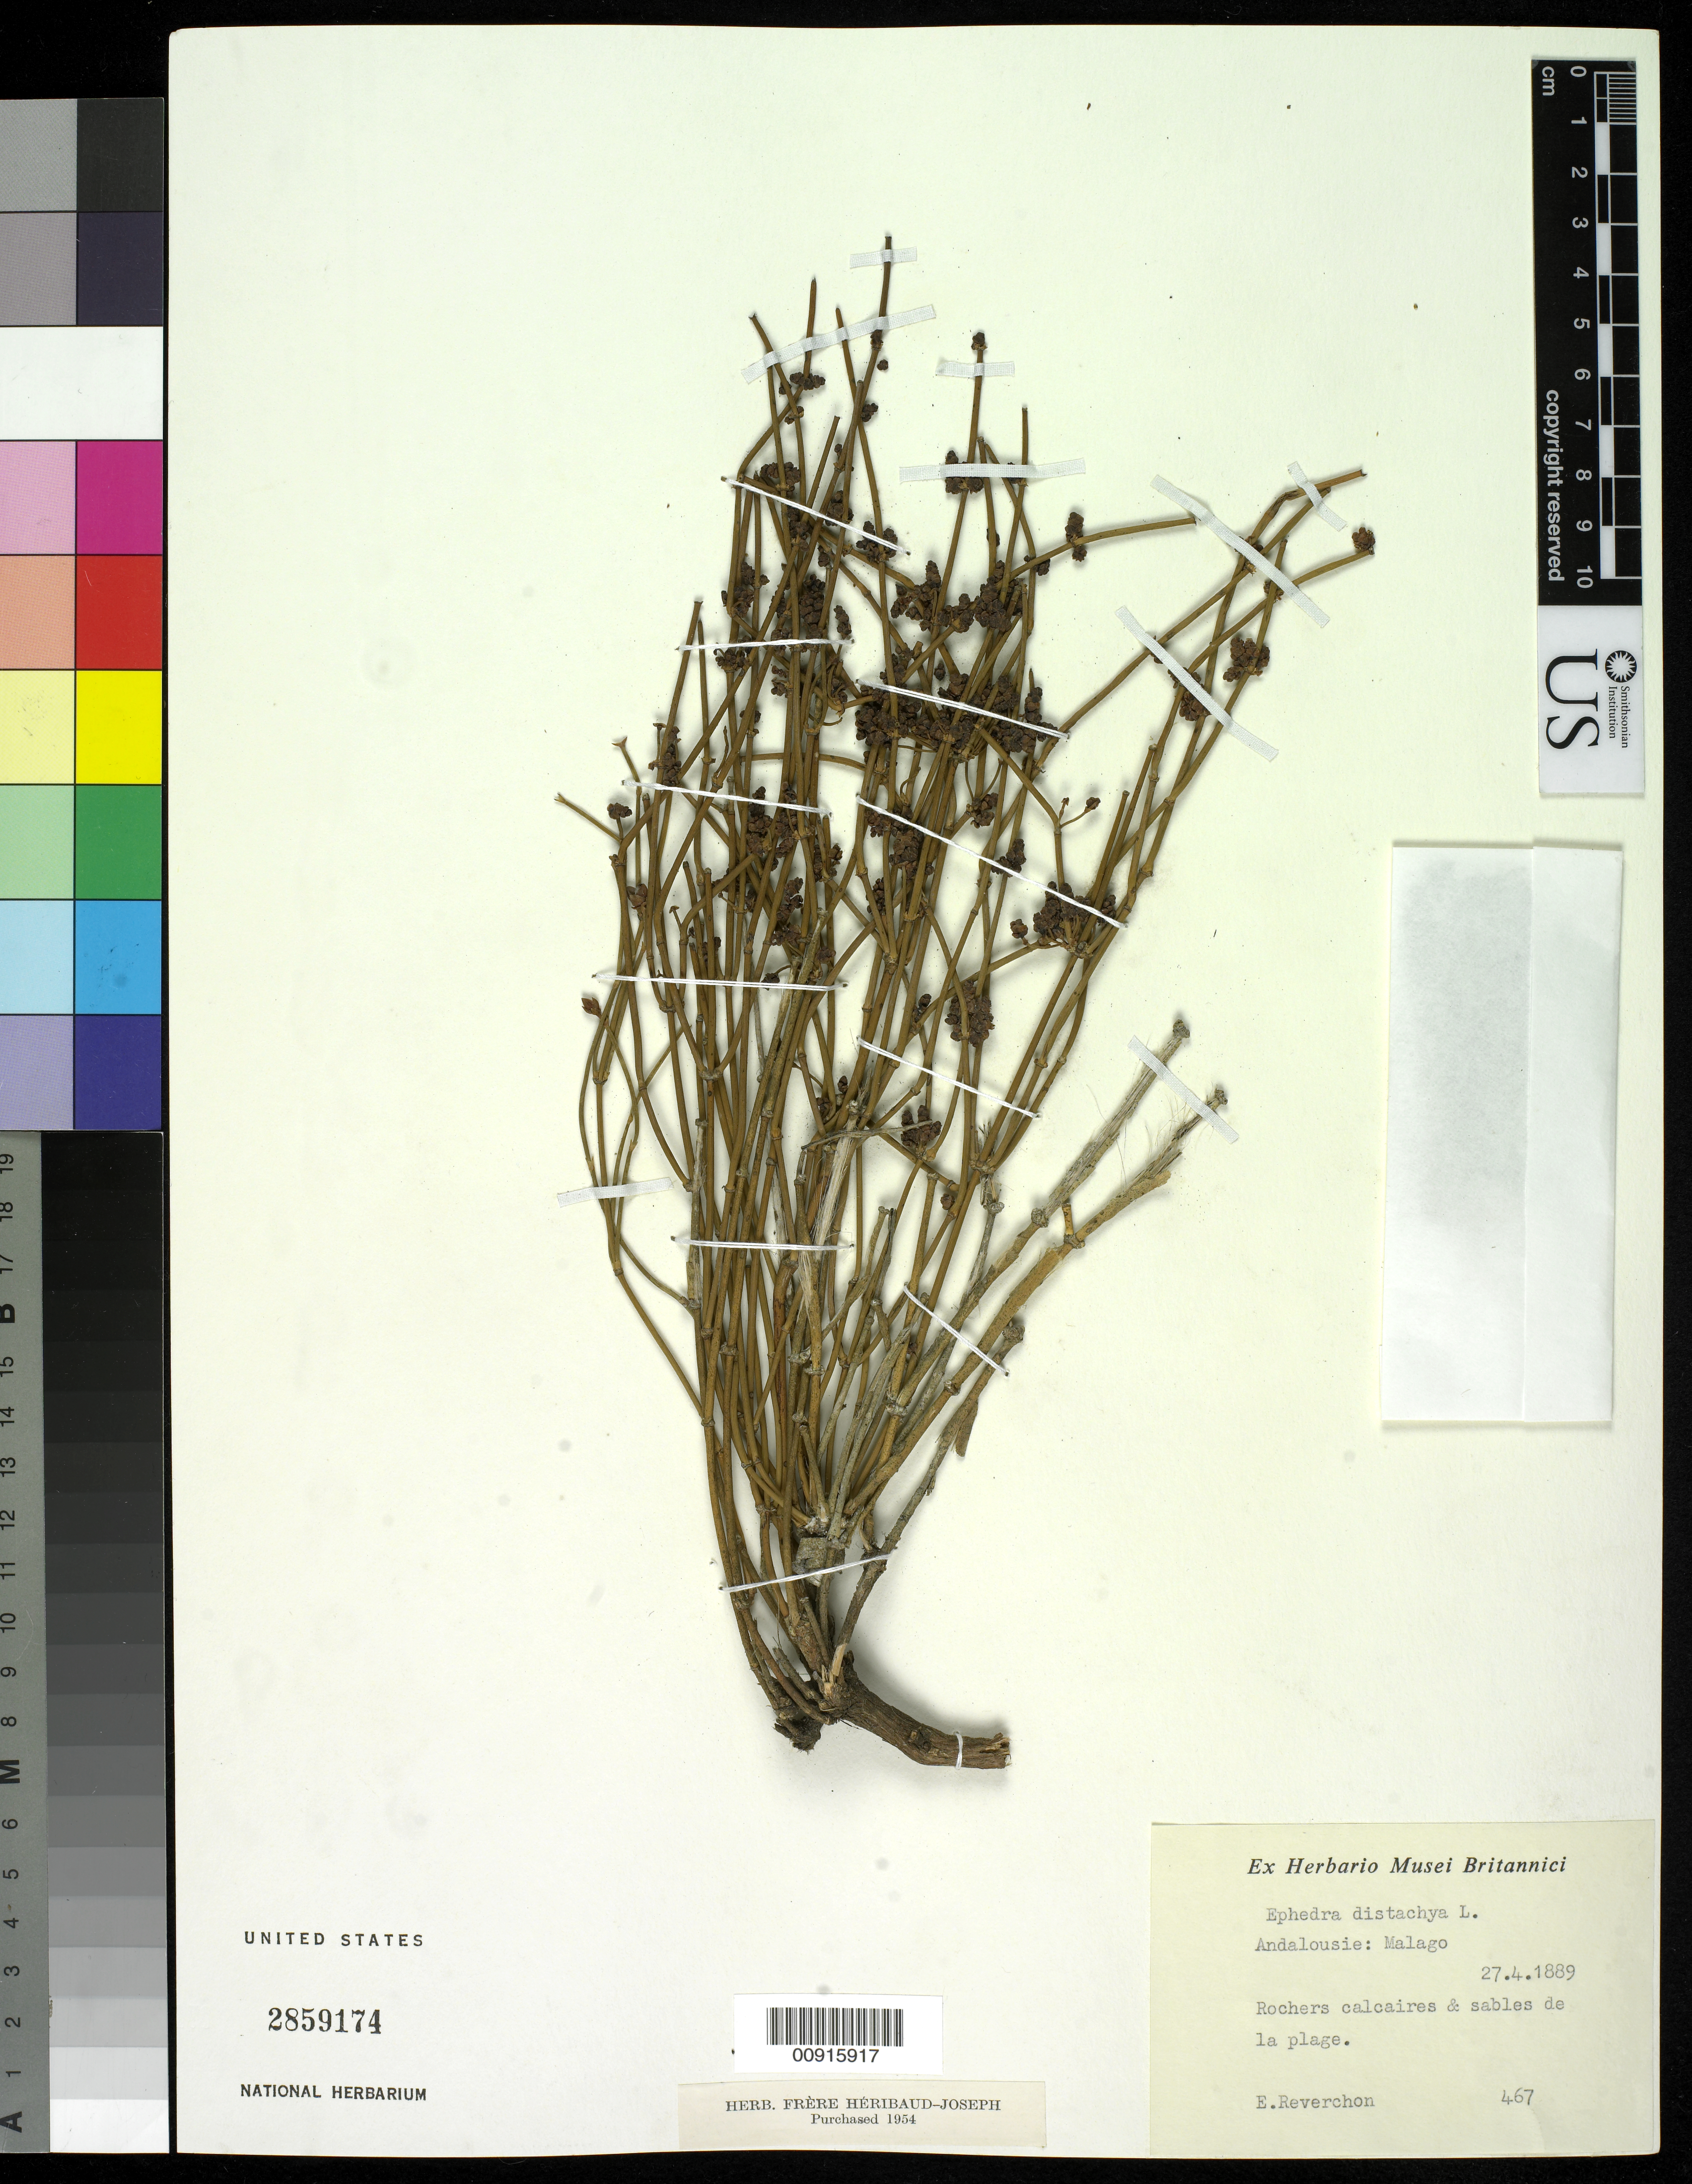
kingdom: Plantae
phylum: Tracheophyta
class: Gnetopsida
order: Ephedrales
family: Ephedraceae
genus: Ephedra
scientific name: Ephedra distachya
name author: L.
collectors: E. Reverchon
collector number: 467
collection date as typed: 27 Apr 1889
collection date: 1889-04-27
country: Spain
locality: Andalousie: Malago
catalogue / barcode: US 2859174